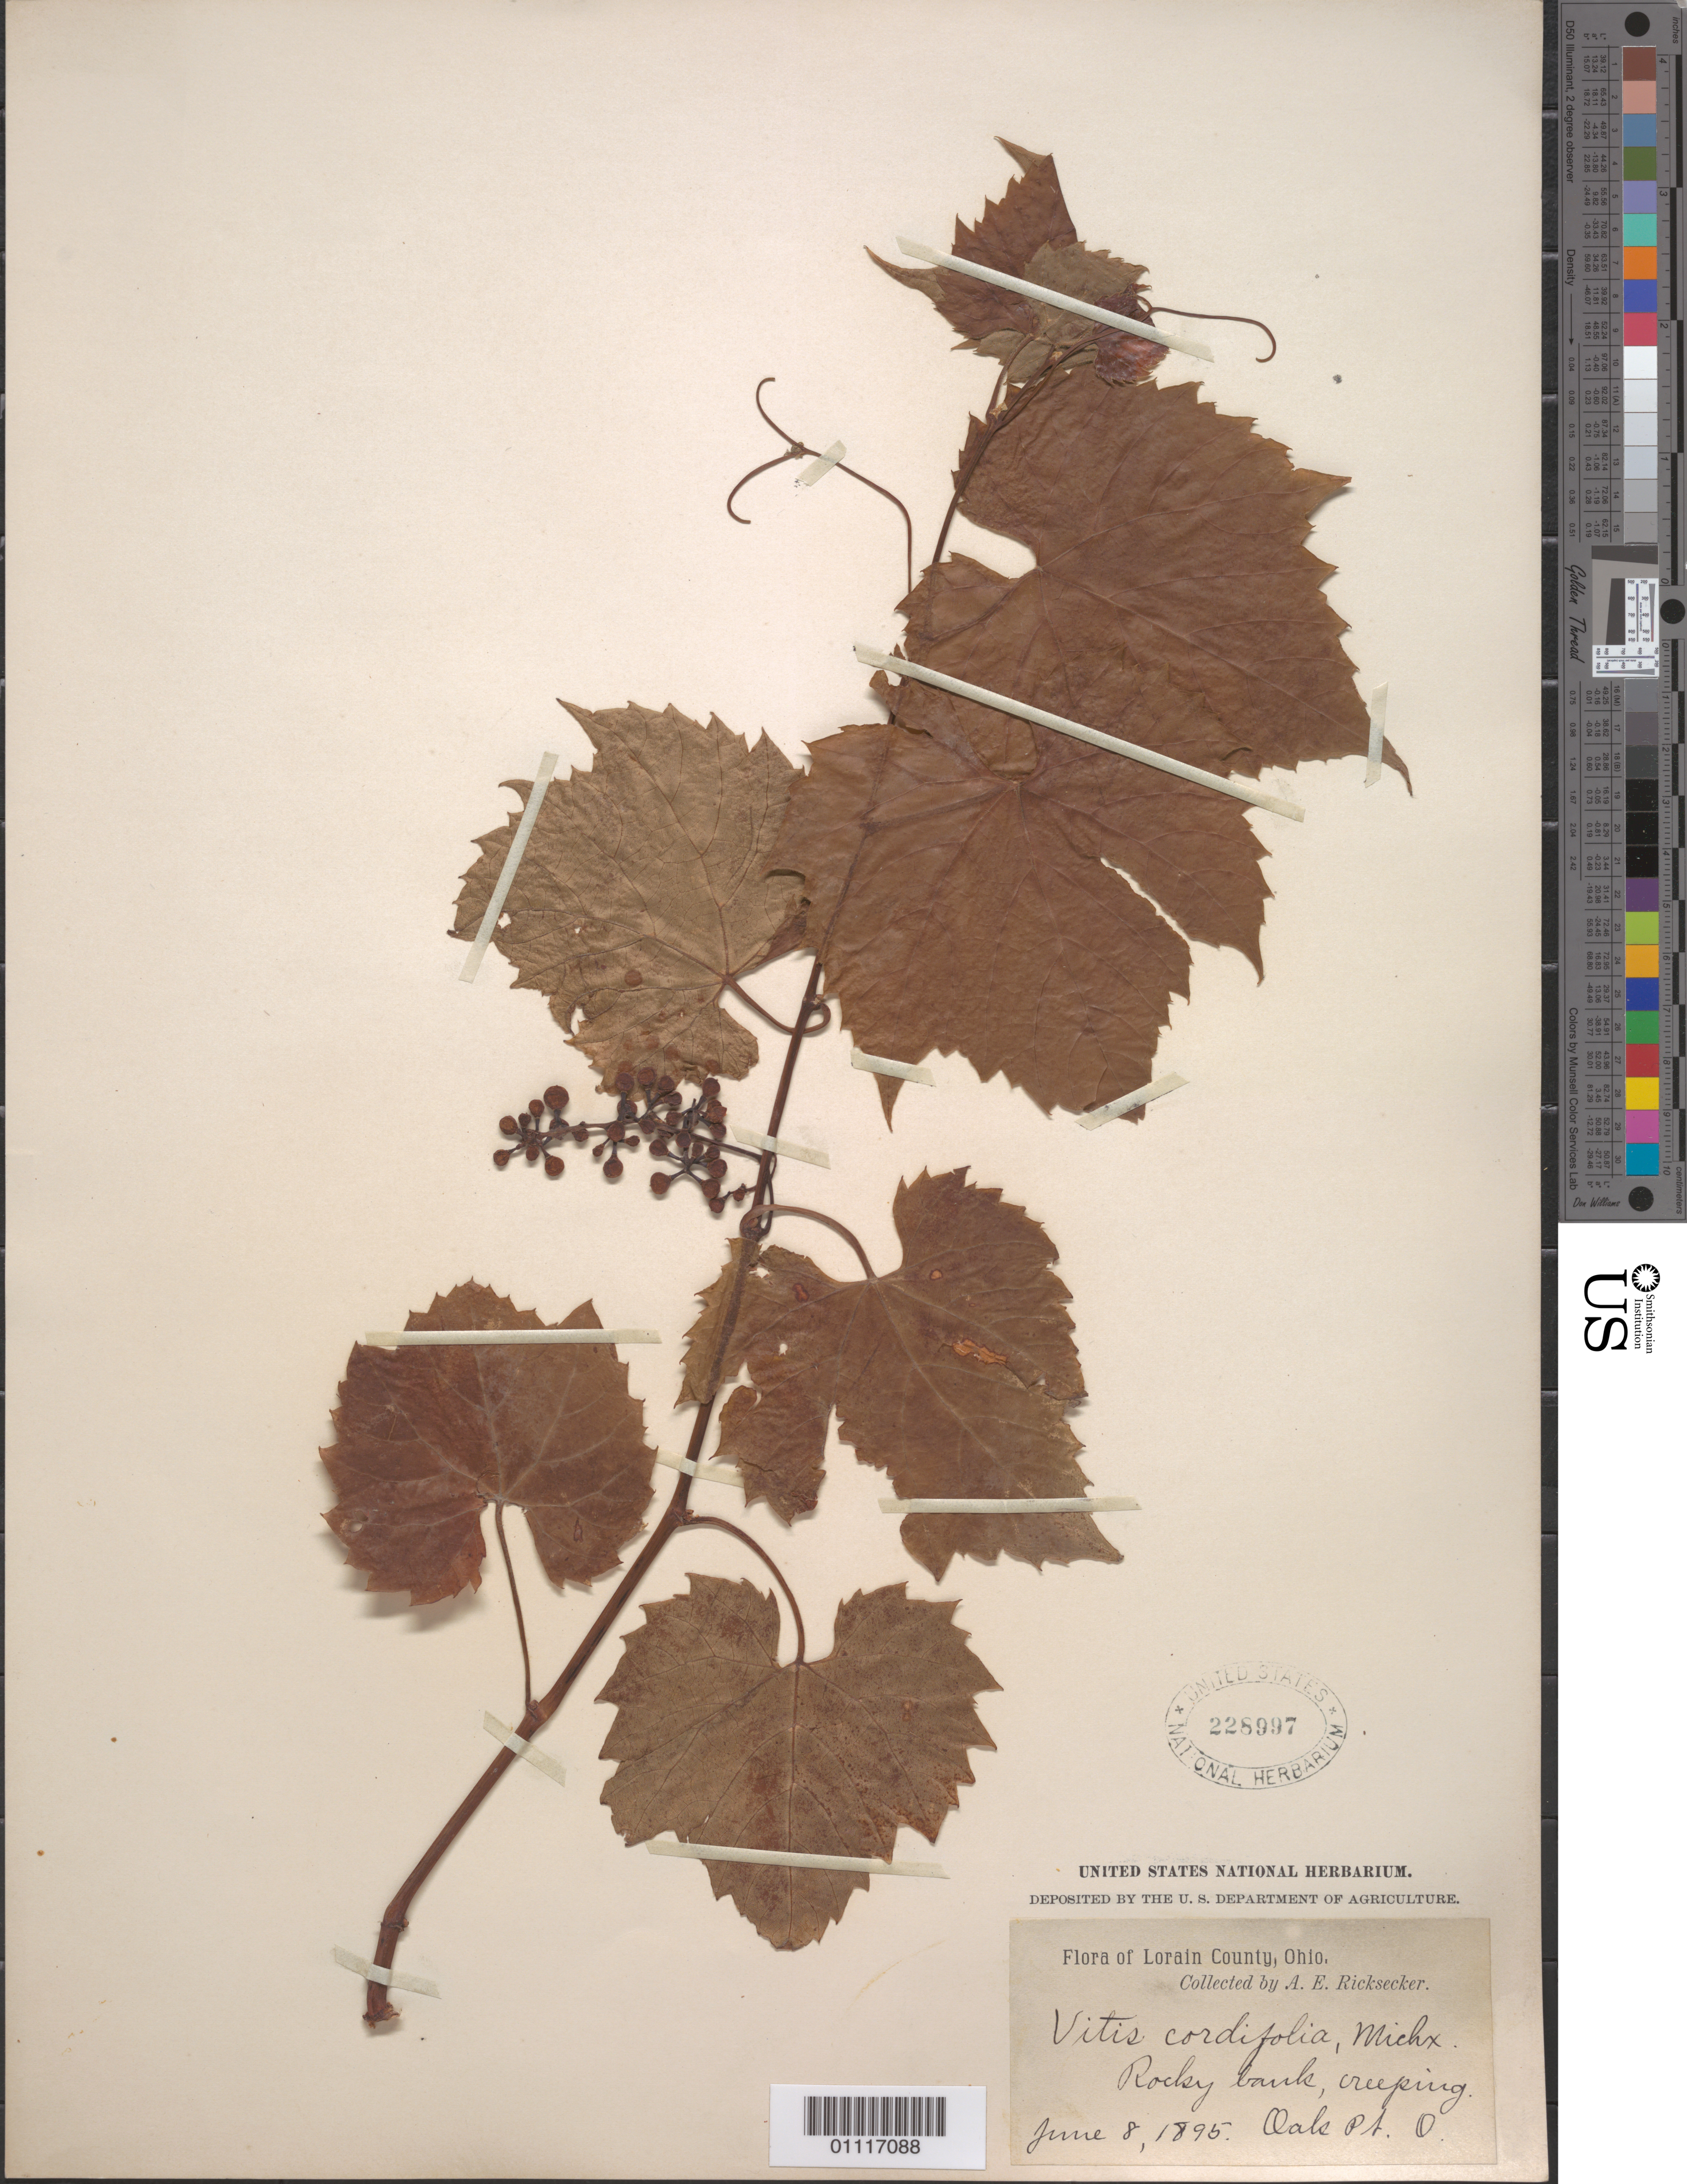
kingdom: Plantae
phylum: Tracheophyta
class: Magnoliopsida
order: Vitales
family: Vitaceae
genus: Vitis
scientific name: Vitis cordifolia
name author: Michx.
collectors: A. E. Ricksecker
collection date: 1895-06-08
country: United States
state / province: Ohio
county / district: Lorain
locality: Oak Pt.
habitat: Rocky bank, creeping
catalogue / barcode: US 228997